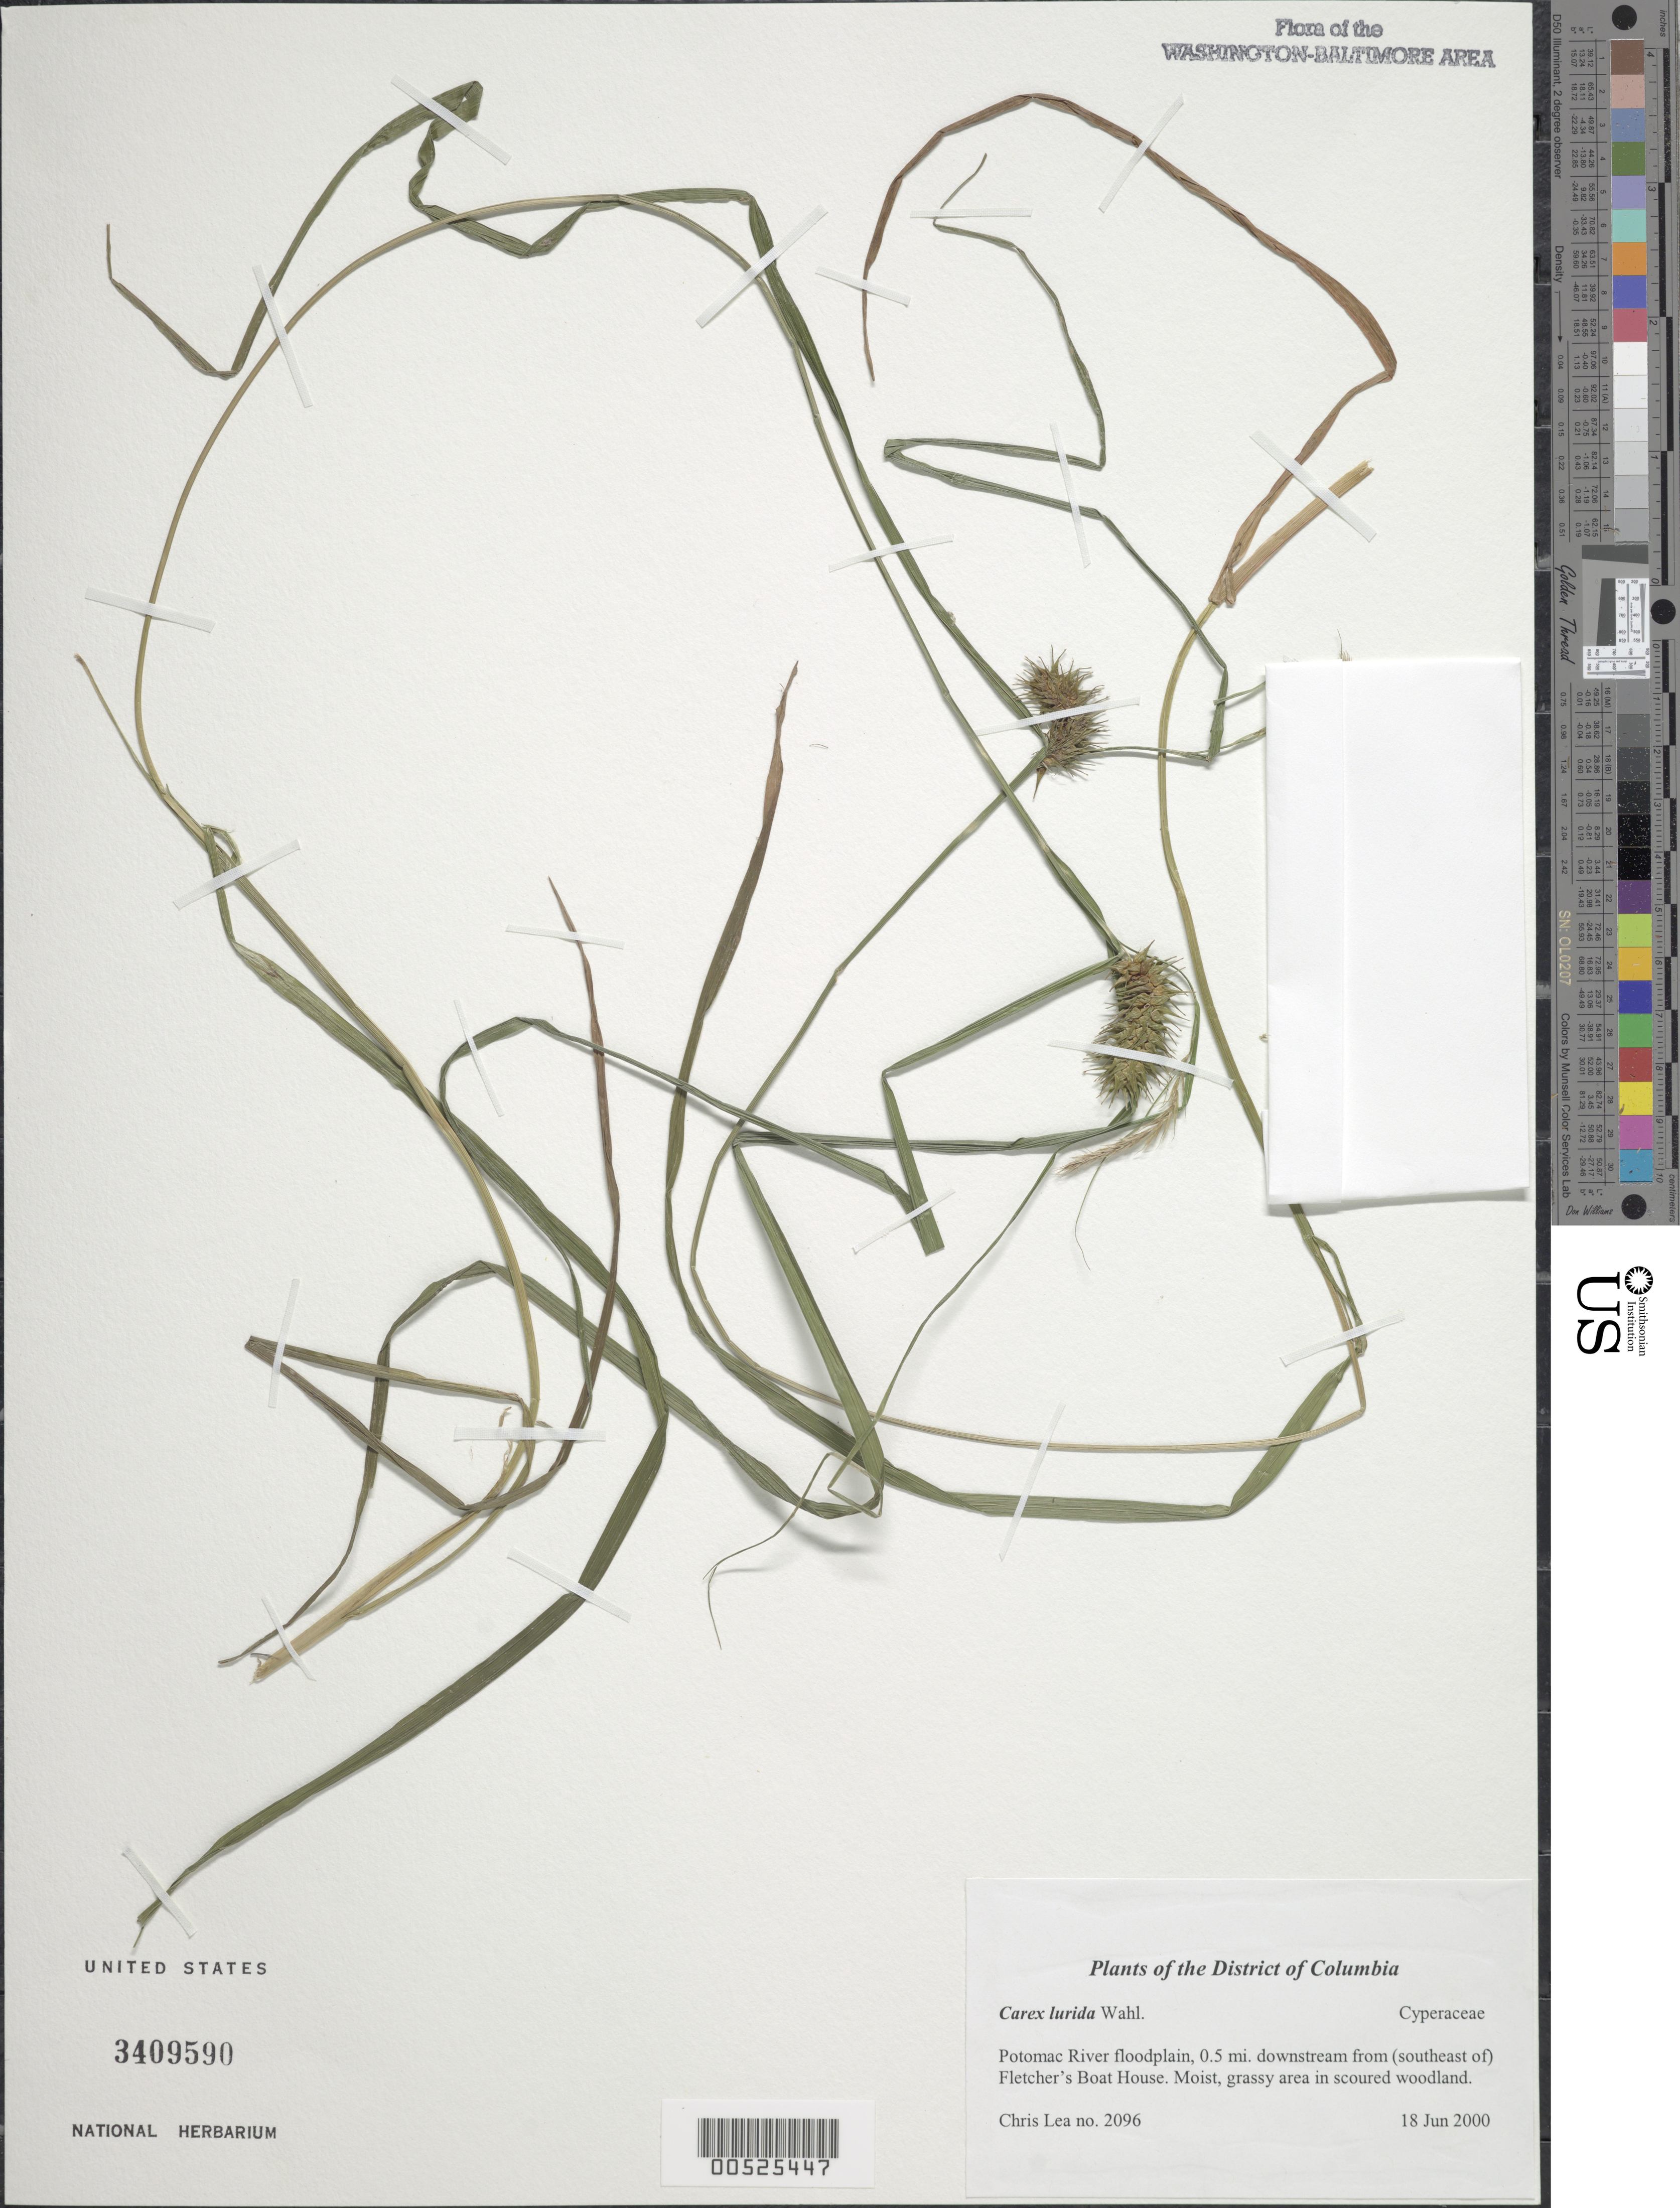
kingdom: Plantae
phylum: Tracheophyta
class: Liliopsida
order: Poales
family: Cyperaceae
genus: Carex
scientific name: Carex lurida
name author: Wahlenb.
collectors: C. Lea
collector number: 2096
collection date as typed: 18 Jun 2000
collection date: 2000-06-18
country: United States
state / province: District of Columbia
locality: Potomac River floodplain, 0.5 mi. downstream from (southeast of) Fletcher's Boat House.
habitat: Moist, grassy area in scoured woodland.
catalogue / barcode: US 3409590